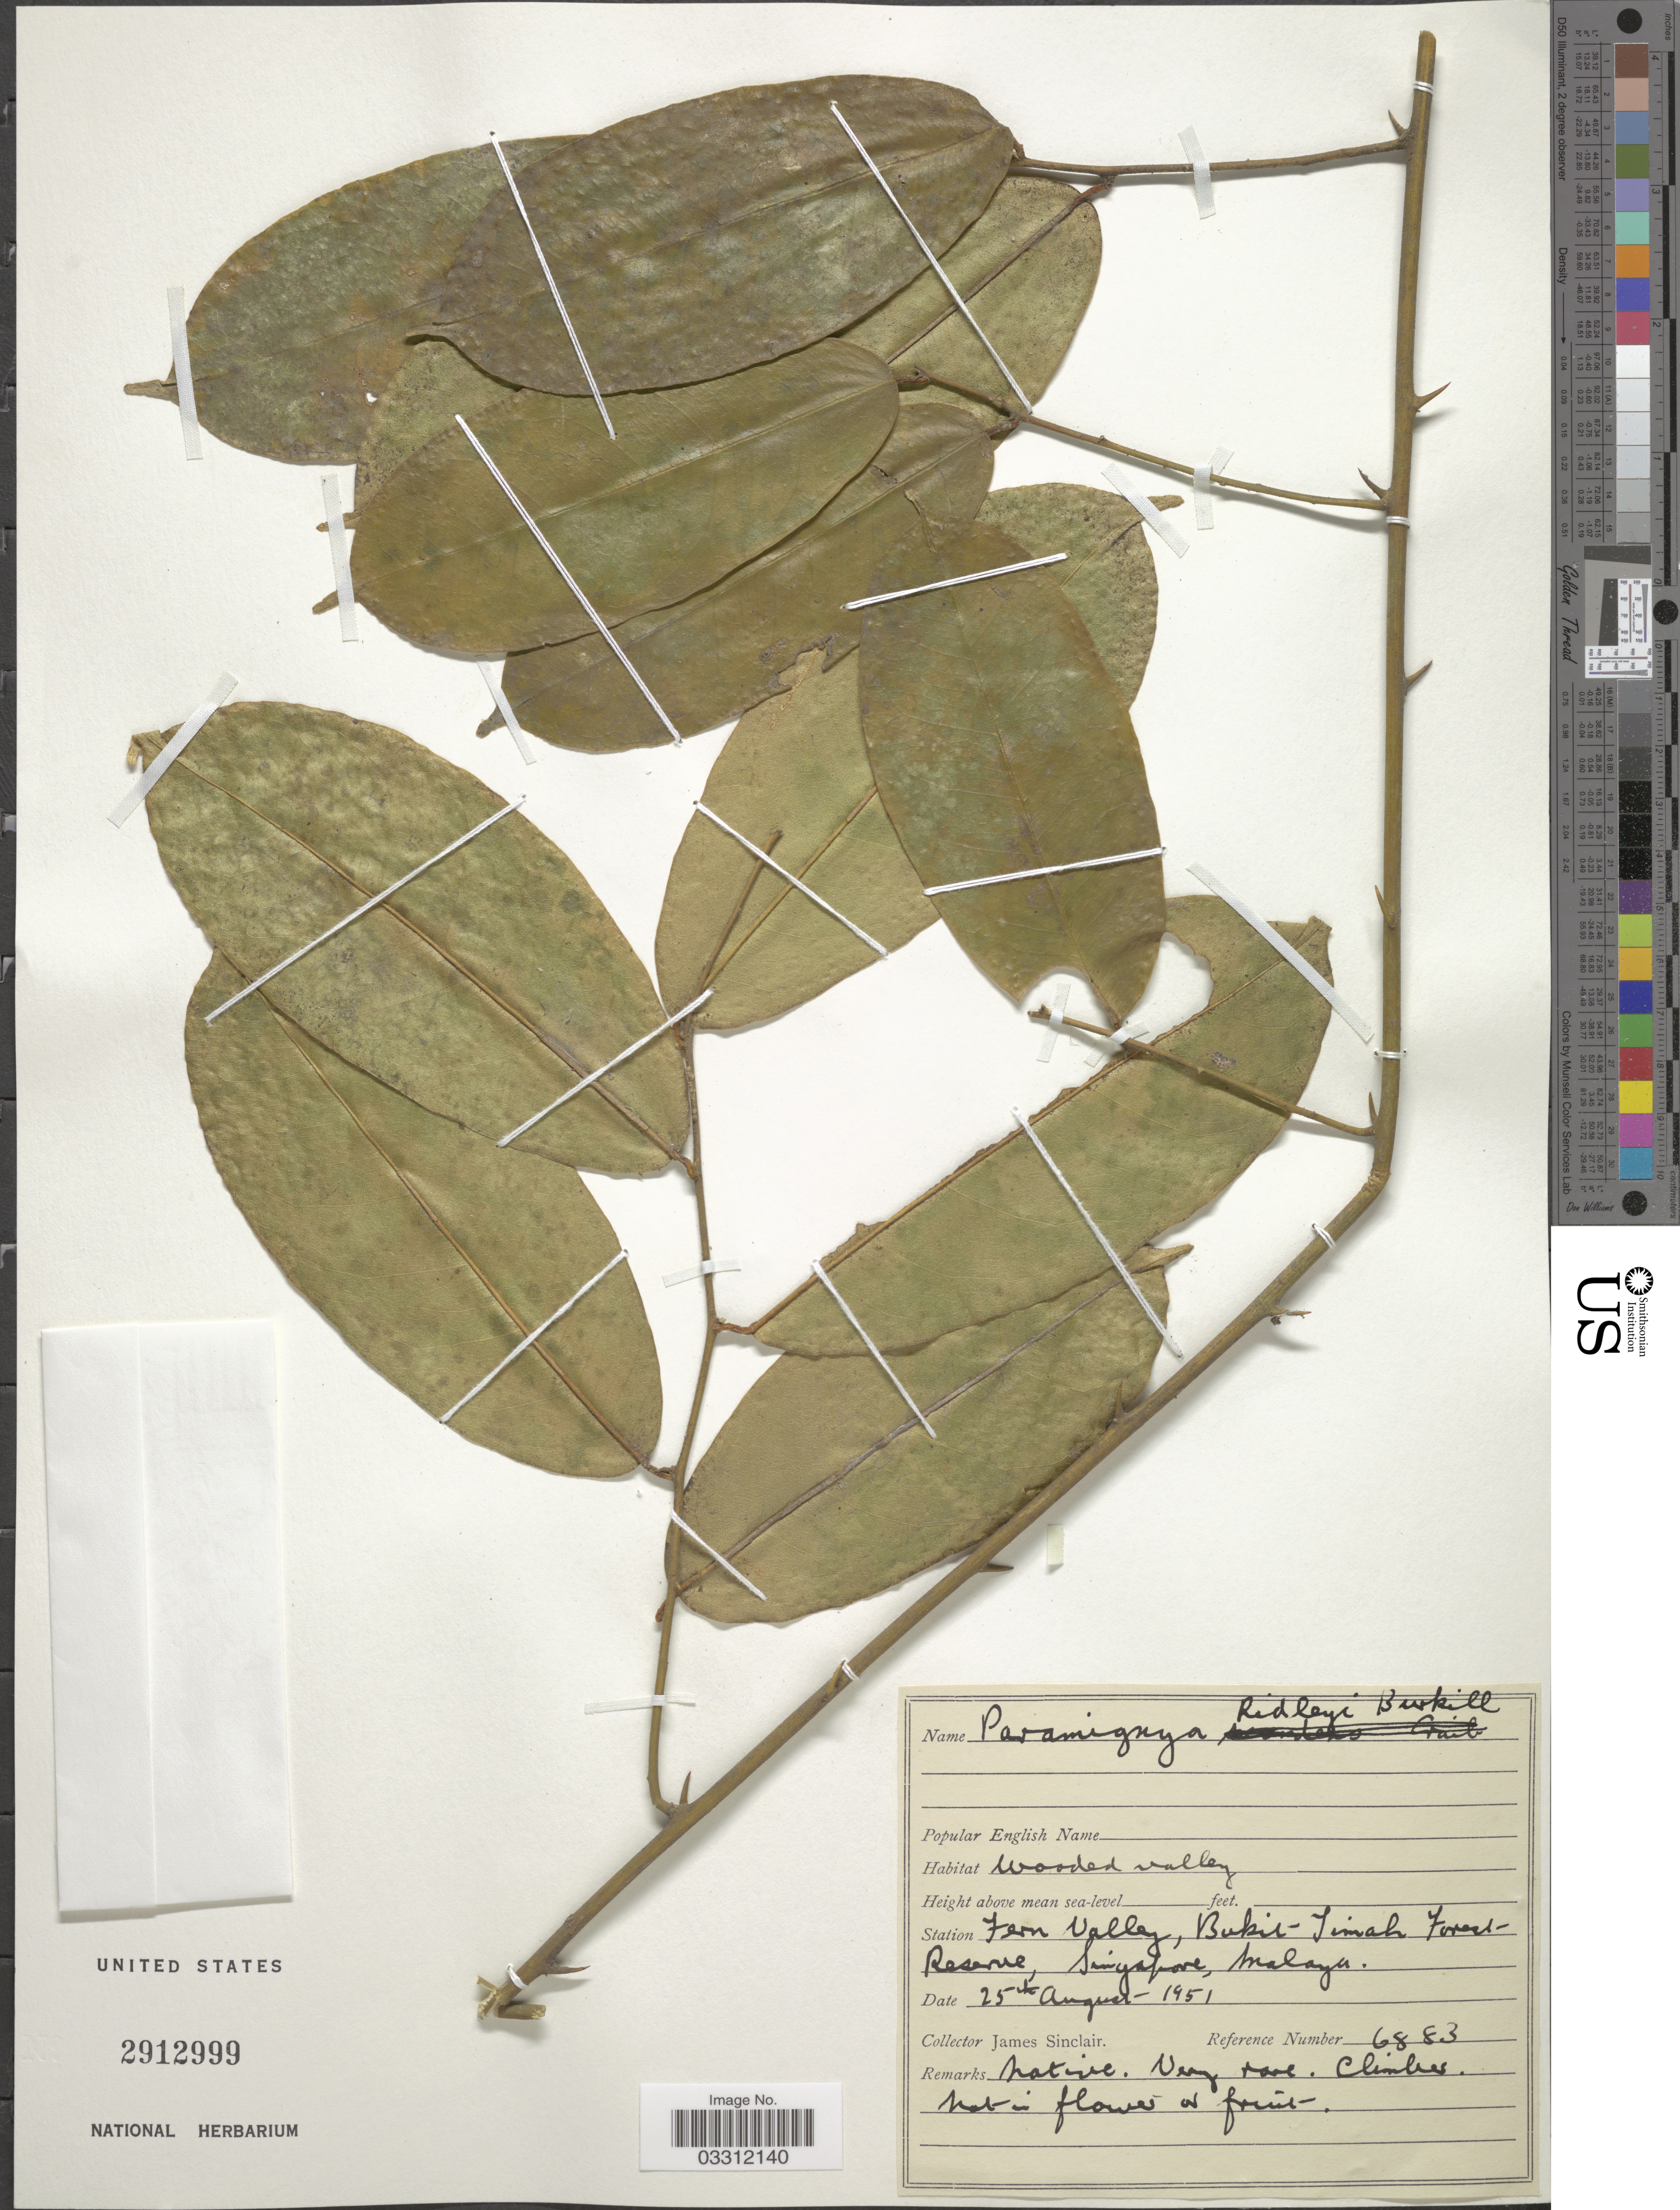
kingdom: Plantae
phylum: Tracheophyta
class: Magnoliopsida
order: Sapindales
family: Rutaceae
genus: Paramignya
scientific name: Paramignya ridleyi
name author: Burkill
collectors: J. Sinclair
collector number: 6883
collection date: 1951-08-25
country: Singapore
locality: Station Fern Valley, Bukit Timah Forest Reserve, Singapore, Malaya.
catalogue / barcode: US 2912999